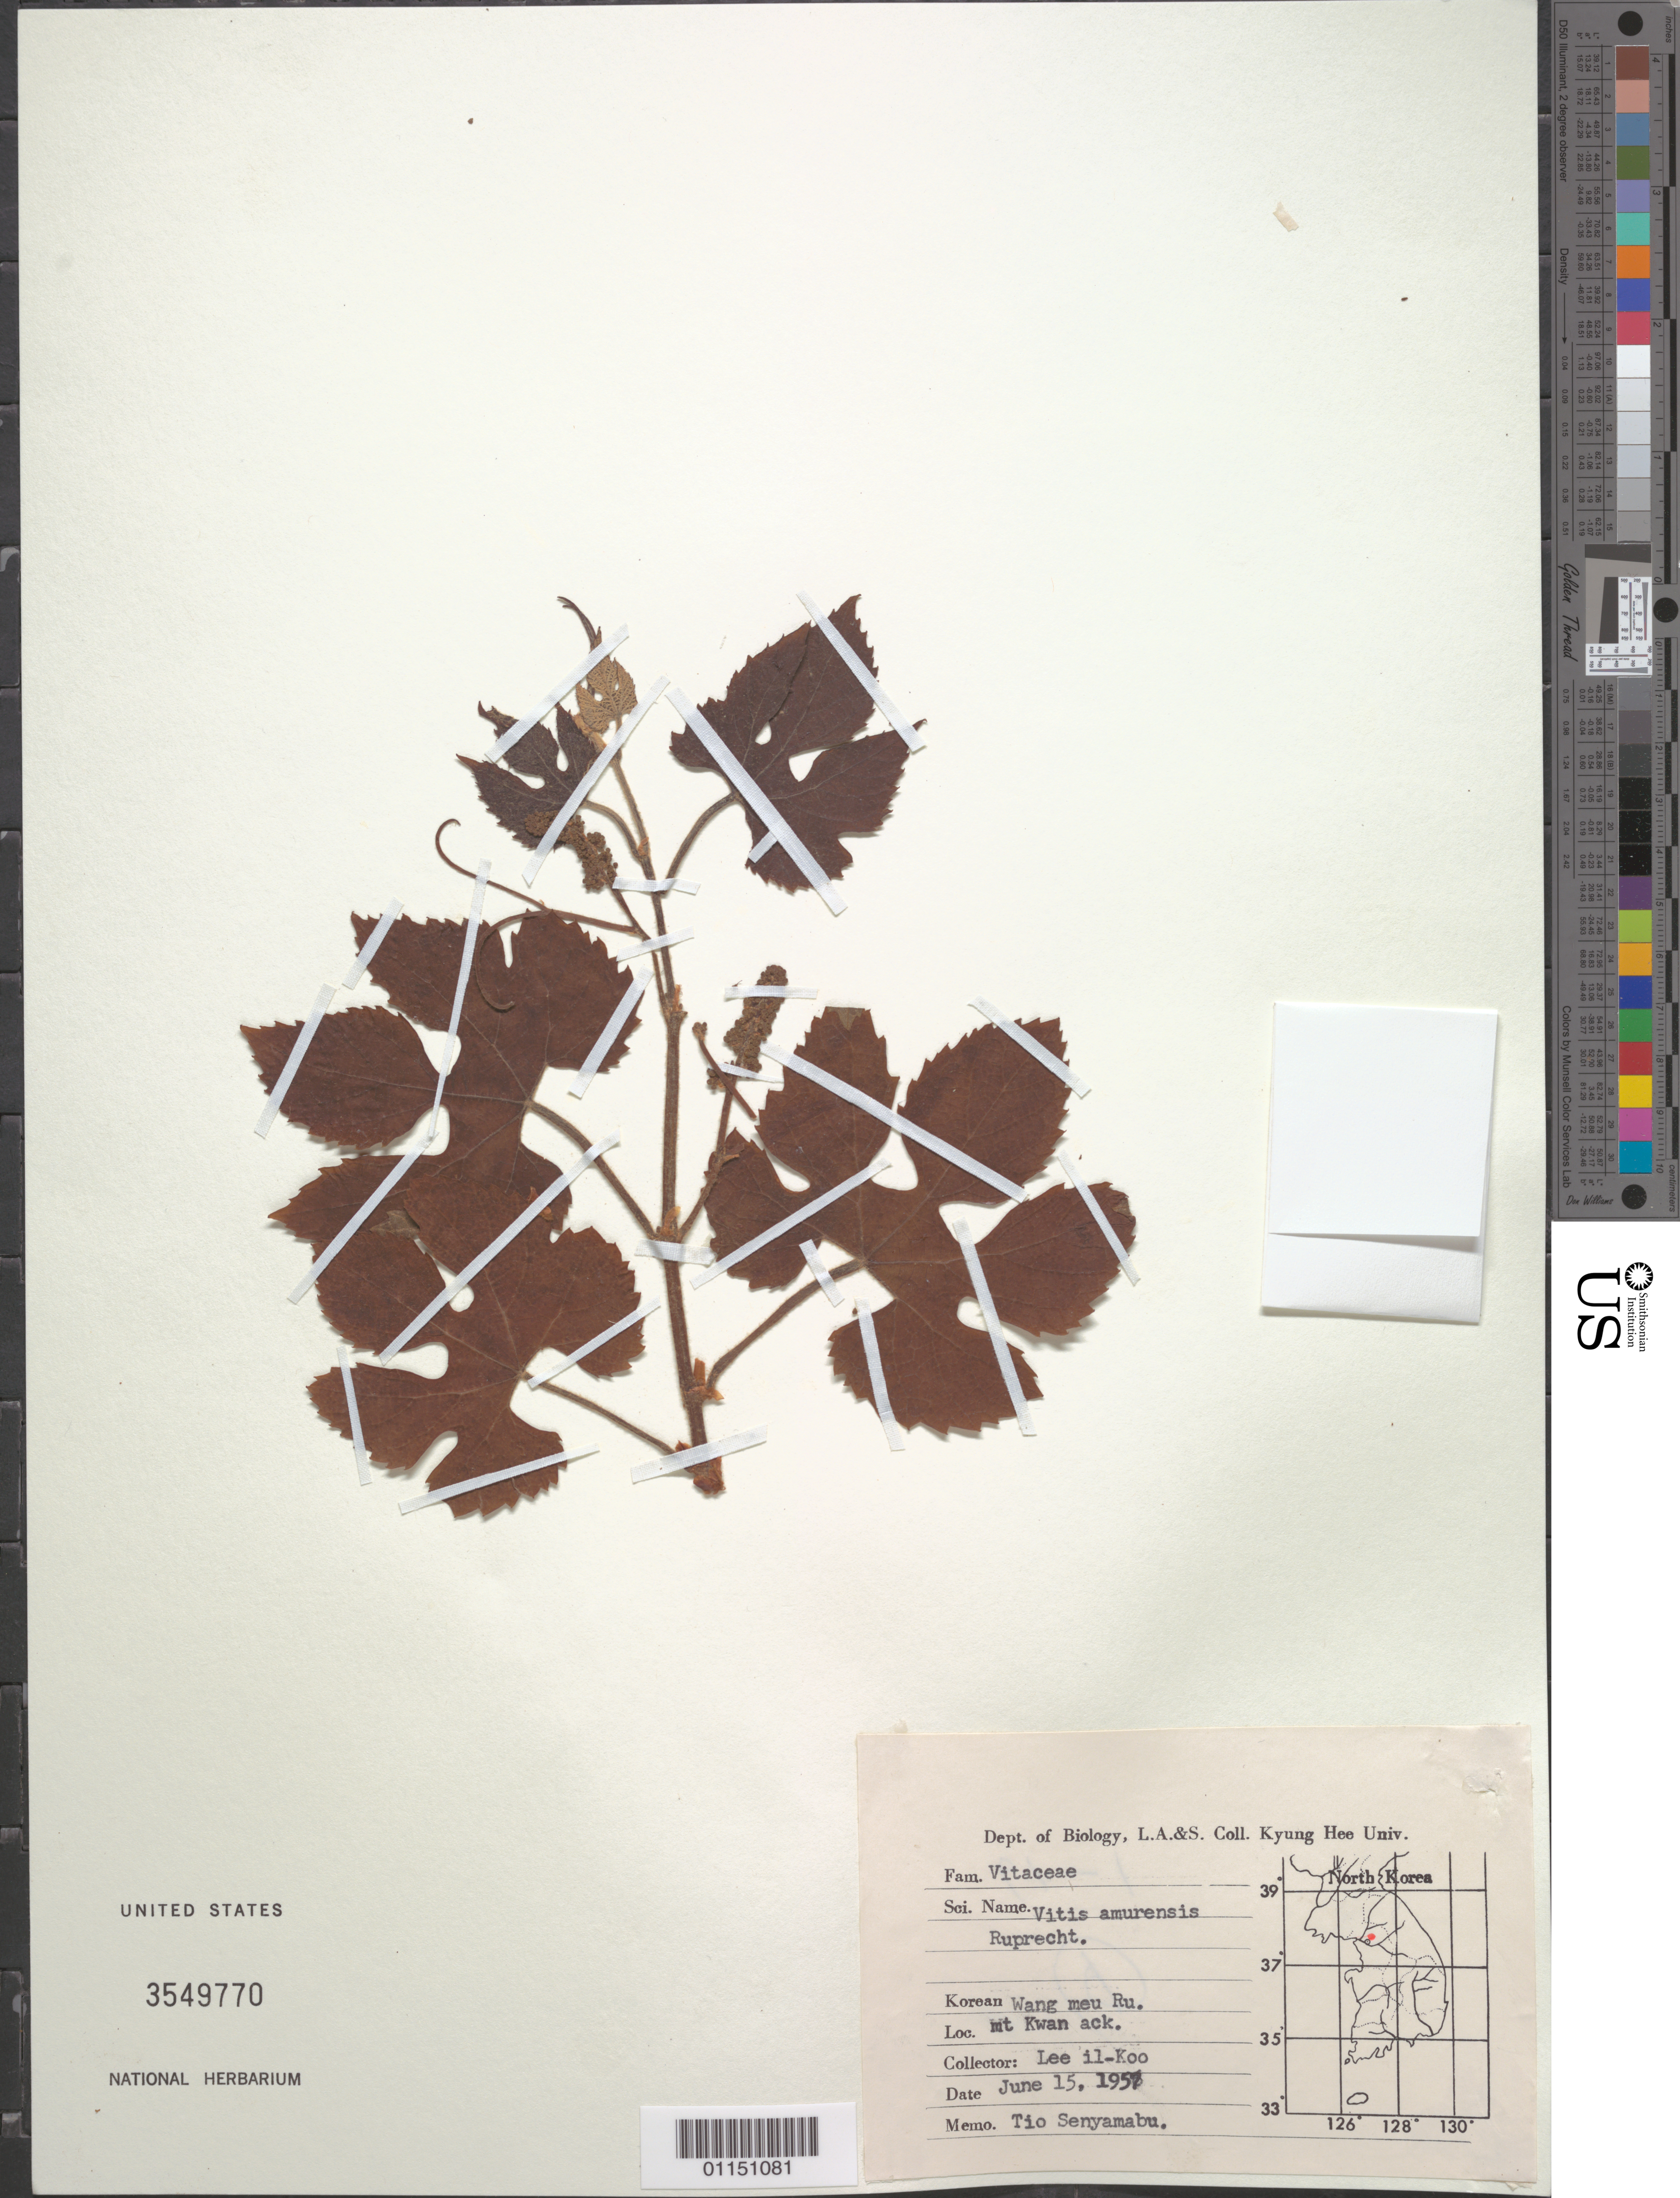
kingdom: Plantae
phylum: Tracheophyta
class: Magnoliopsida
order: Vitales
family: Vitaceae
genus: Vitis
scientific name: Vitis amurensis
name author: Rupr.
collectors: I. Lee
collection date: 1957-06-15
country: North Korea / South Korea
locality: Mt Kwan Ack.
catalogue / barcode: US 3549770